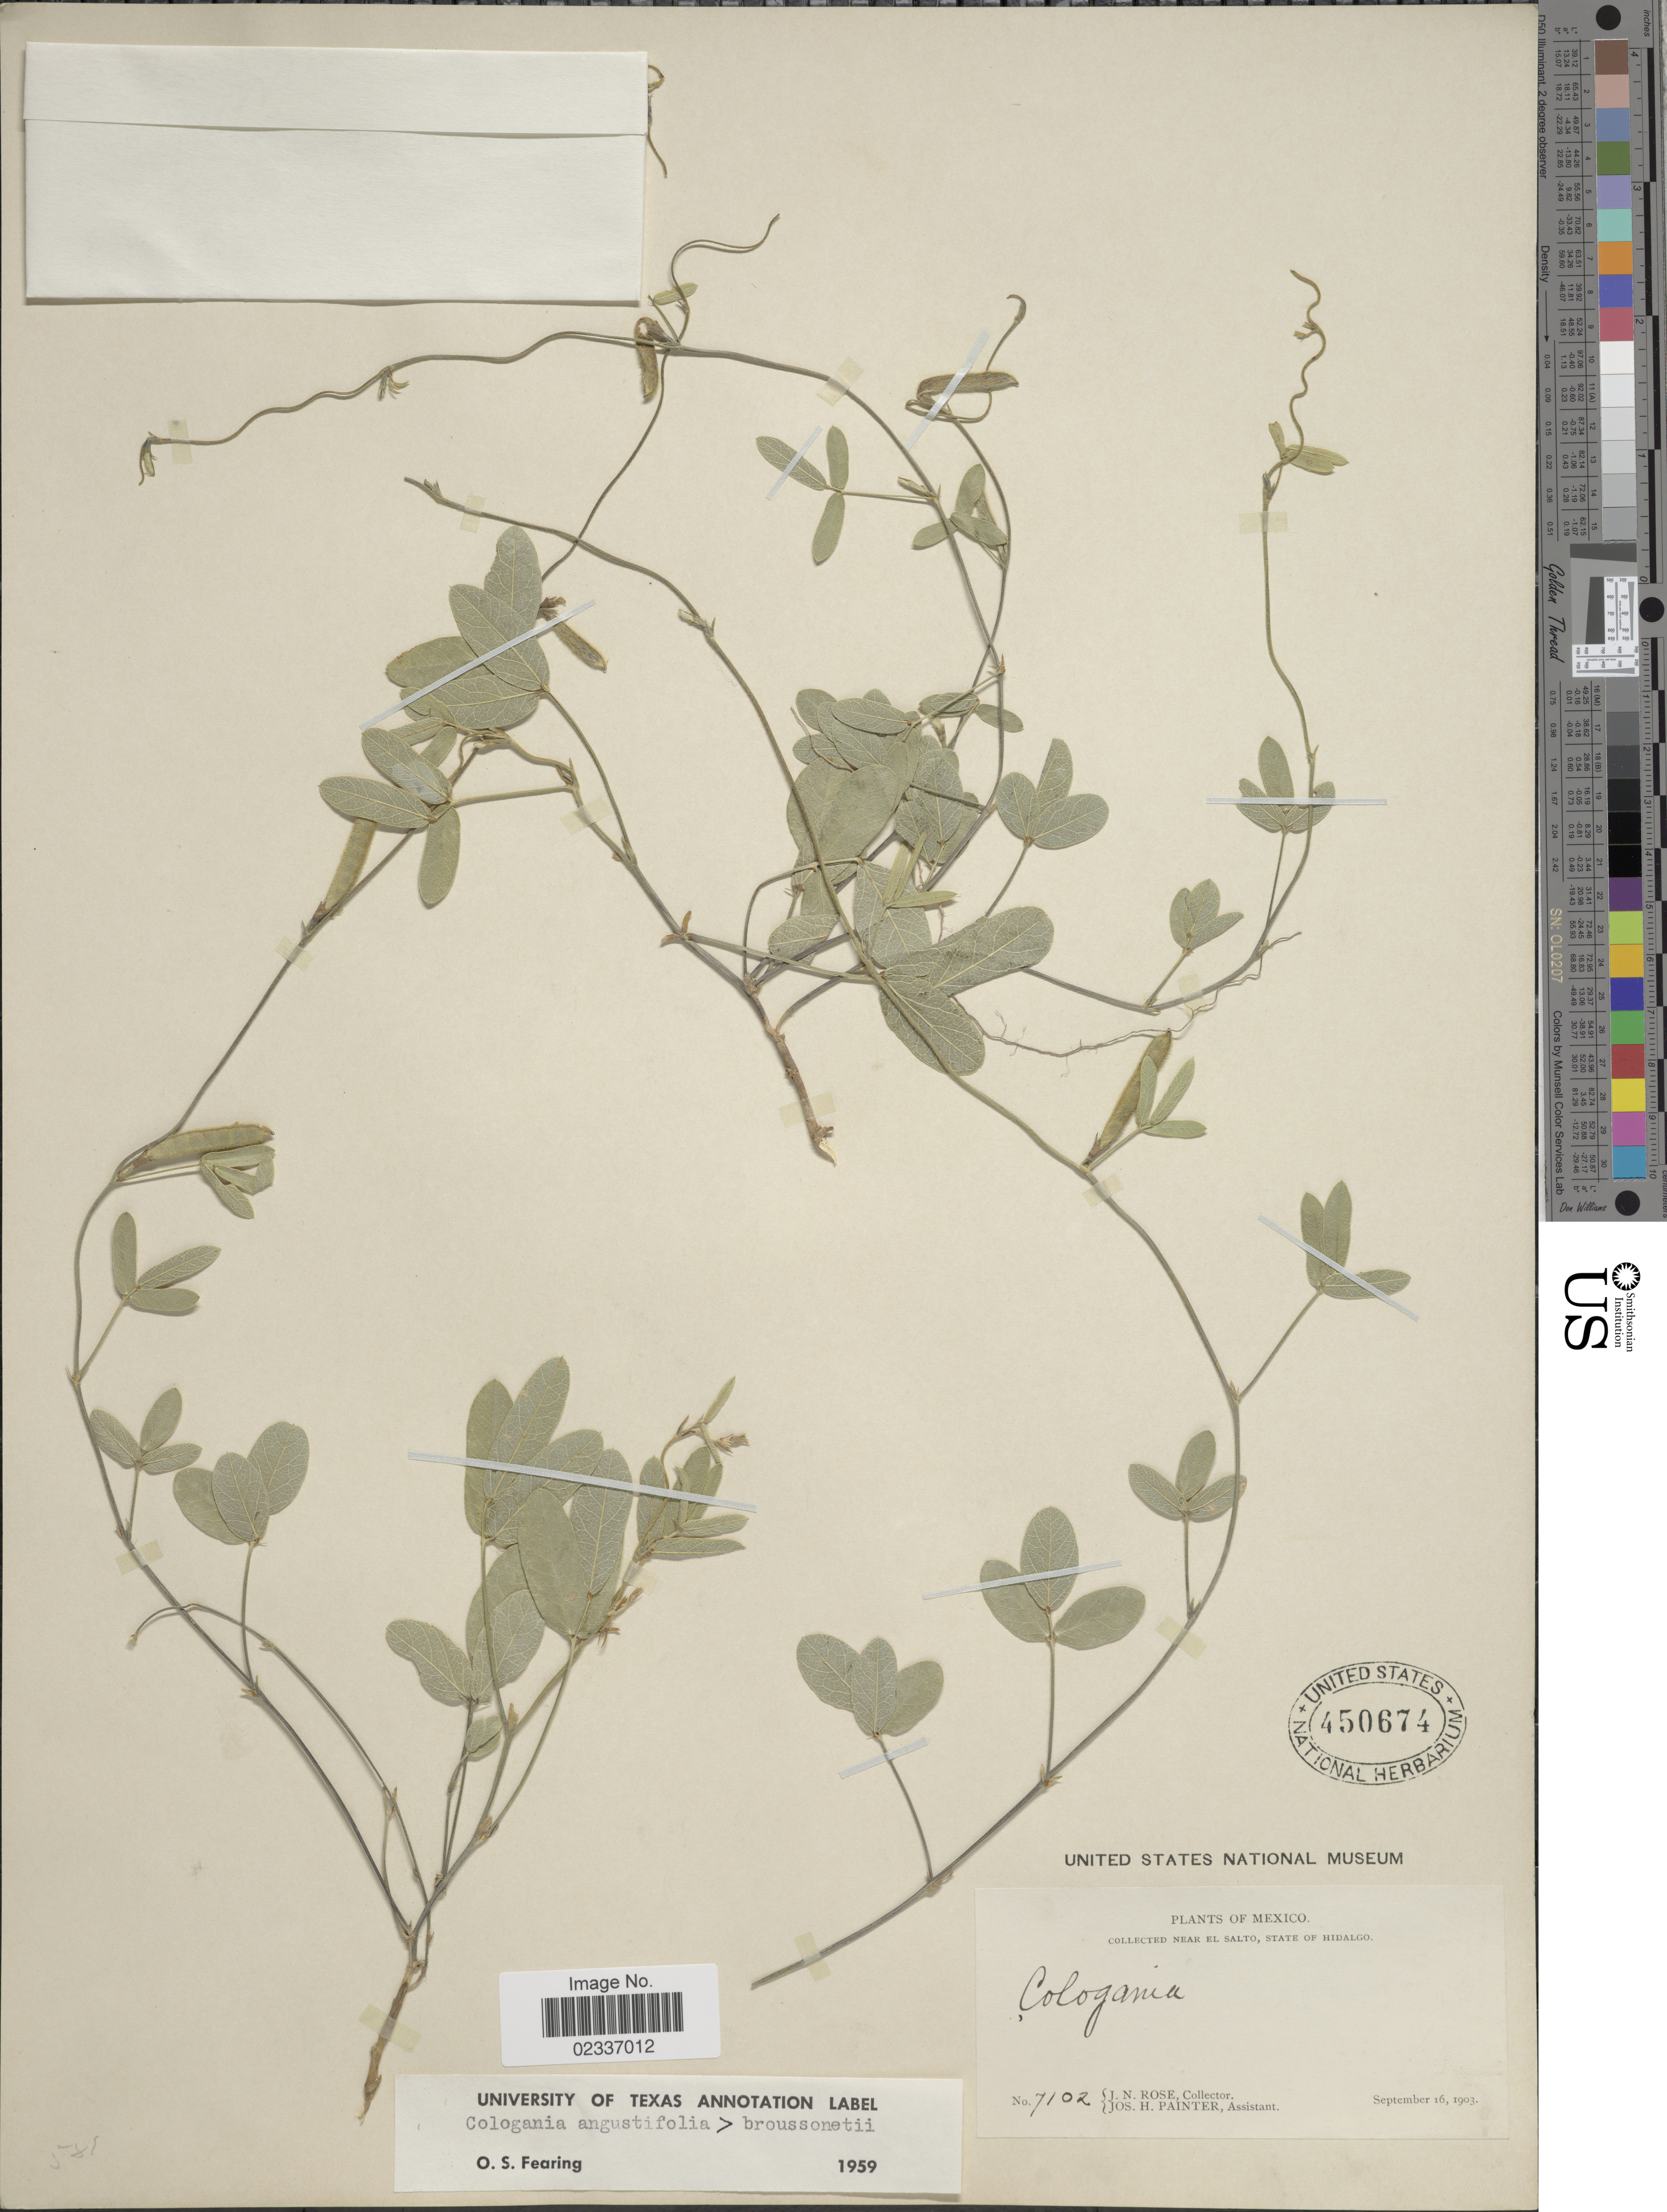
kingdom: Plantae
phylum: Tracheophyta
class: Magnoliopsida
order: Fabales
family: Fabaceae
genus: Cologania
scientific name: Cologania angustifolia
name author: Kunth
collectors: J. N. Rose & J. H. Painter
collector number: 7102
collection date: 1903-09-16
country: Mexico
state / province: Hidalgo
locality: Near El Salto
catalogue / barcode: US 450674